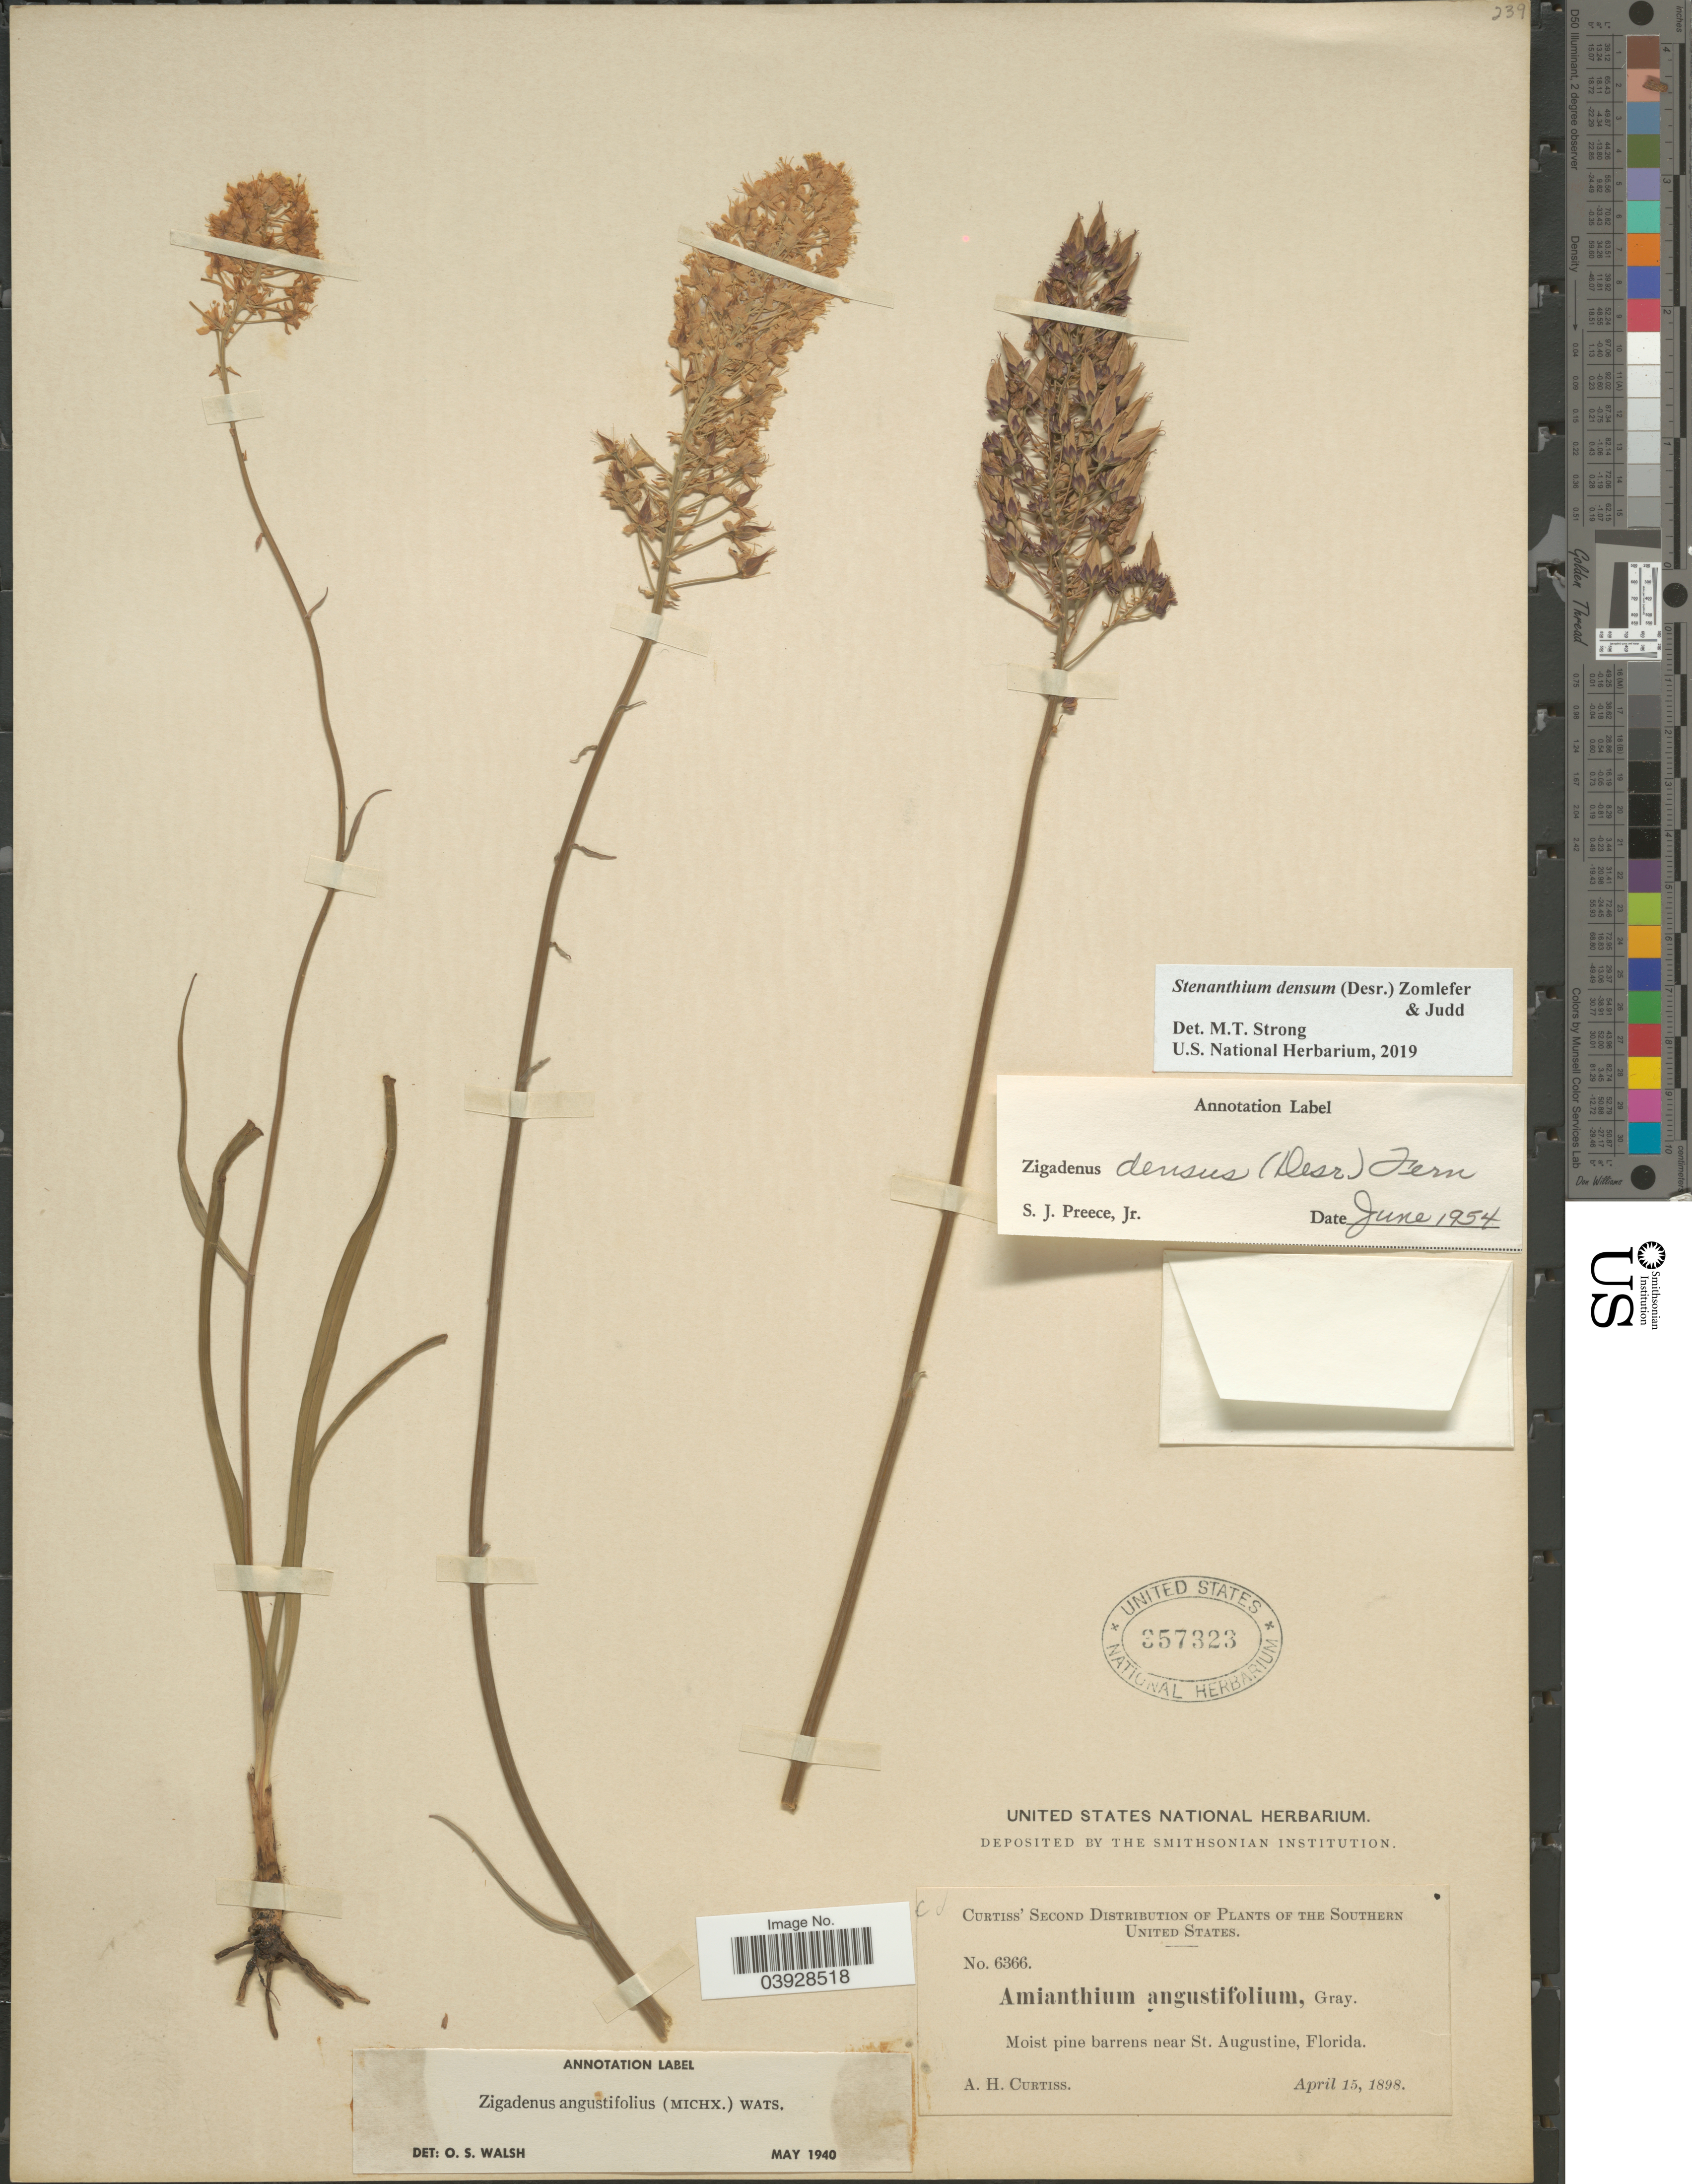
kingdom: Plantae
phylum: Tracheophyta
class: Liliopsida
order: Liliales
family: Melanthiaceae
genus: Stenanthium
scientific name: Stenanthium densum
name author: (Desr.) Zomlefer & Judd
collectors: A. H. Curtiss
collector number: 6366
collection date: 1898-04-15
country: United States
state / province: Florida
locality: The Southern United States. Moist pine barrens near St. Augustine.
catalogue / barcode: US 357323